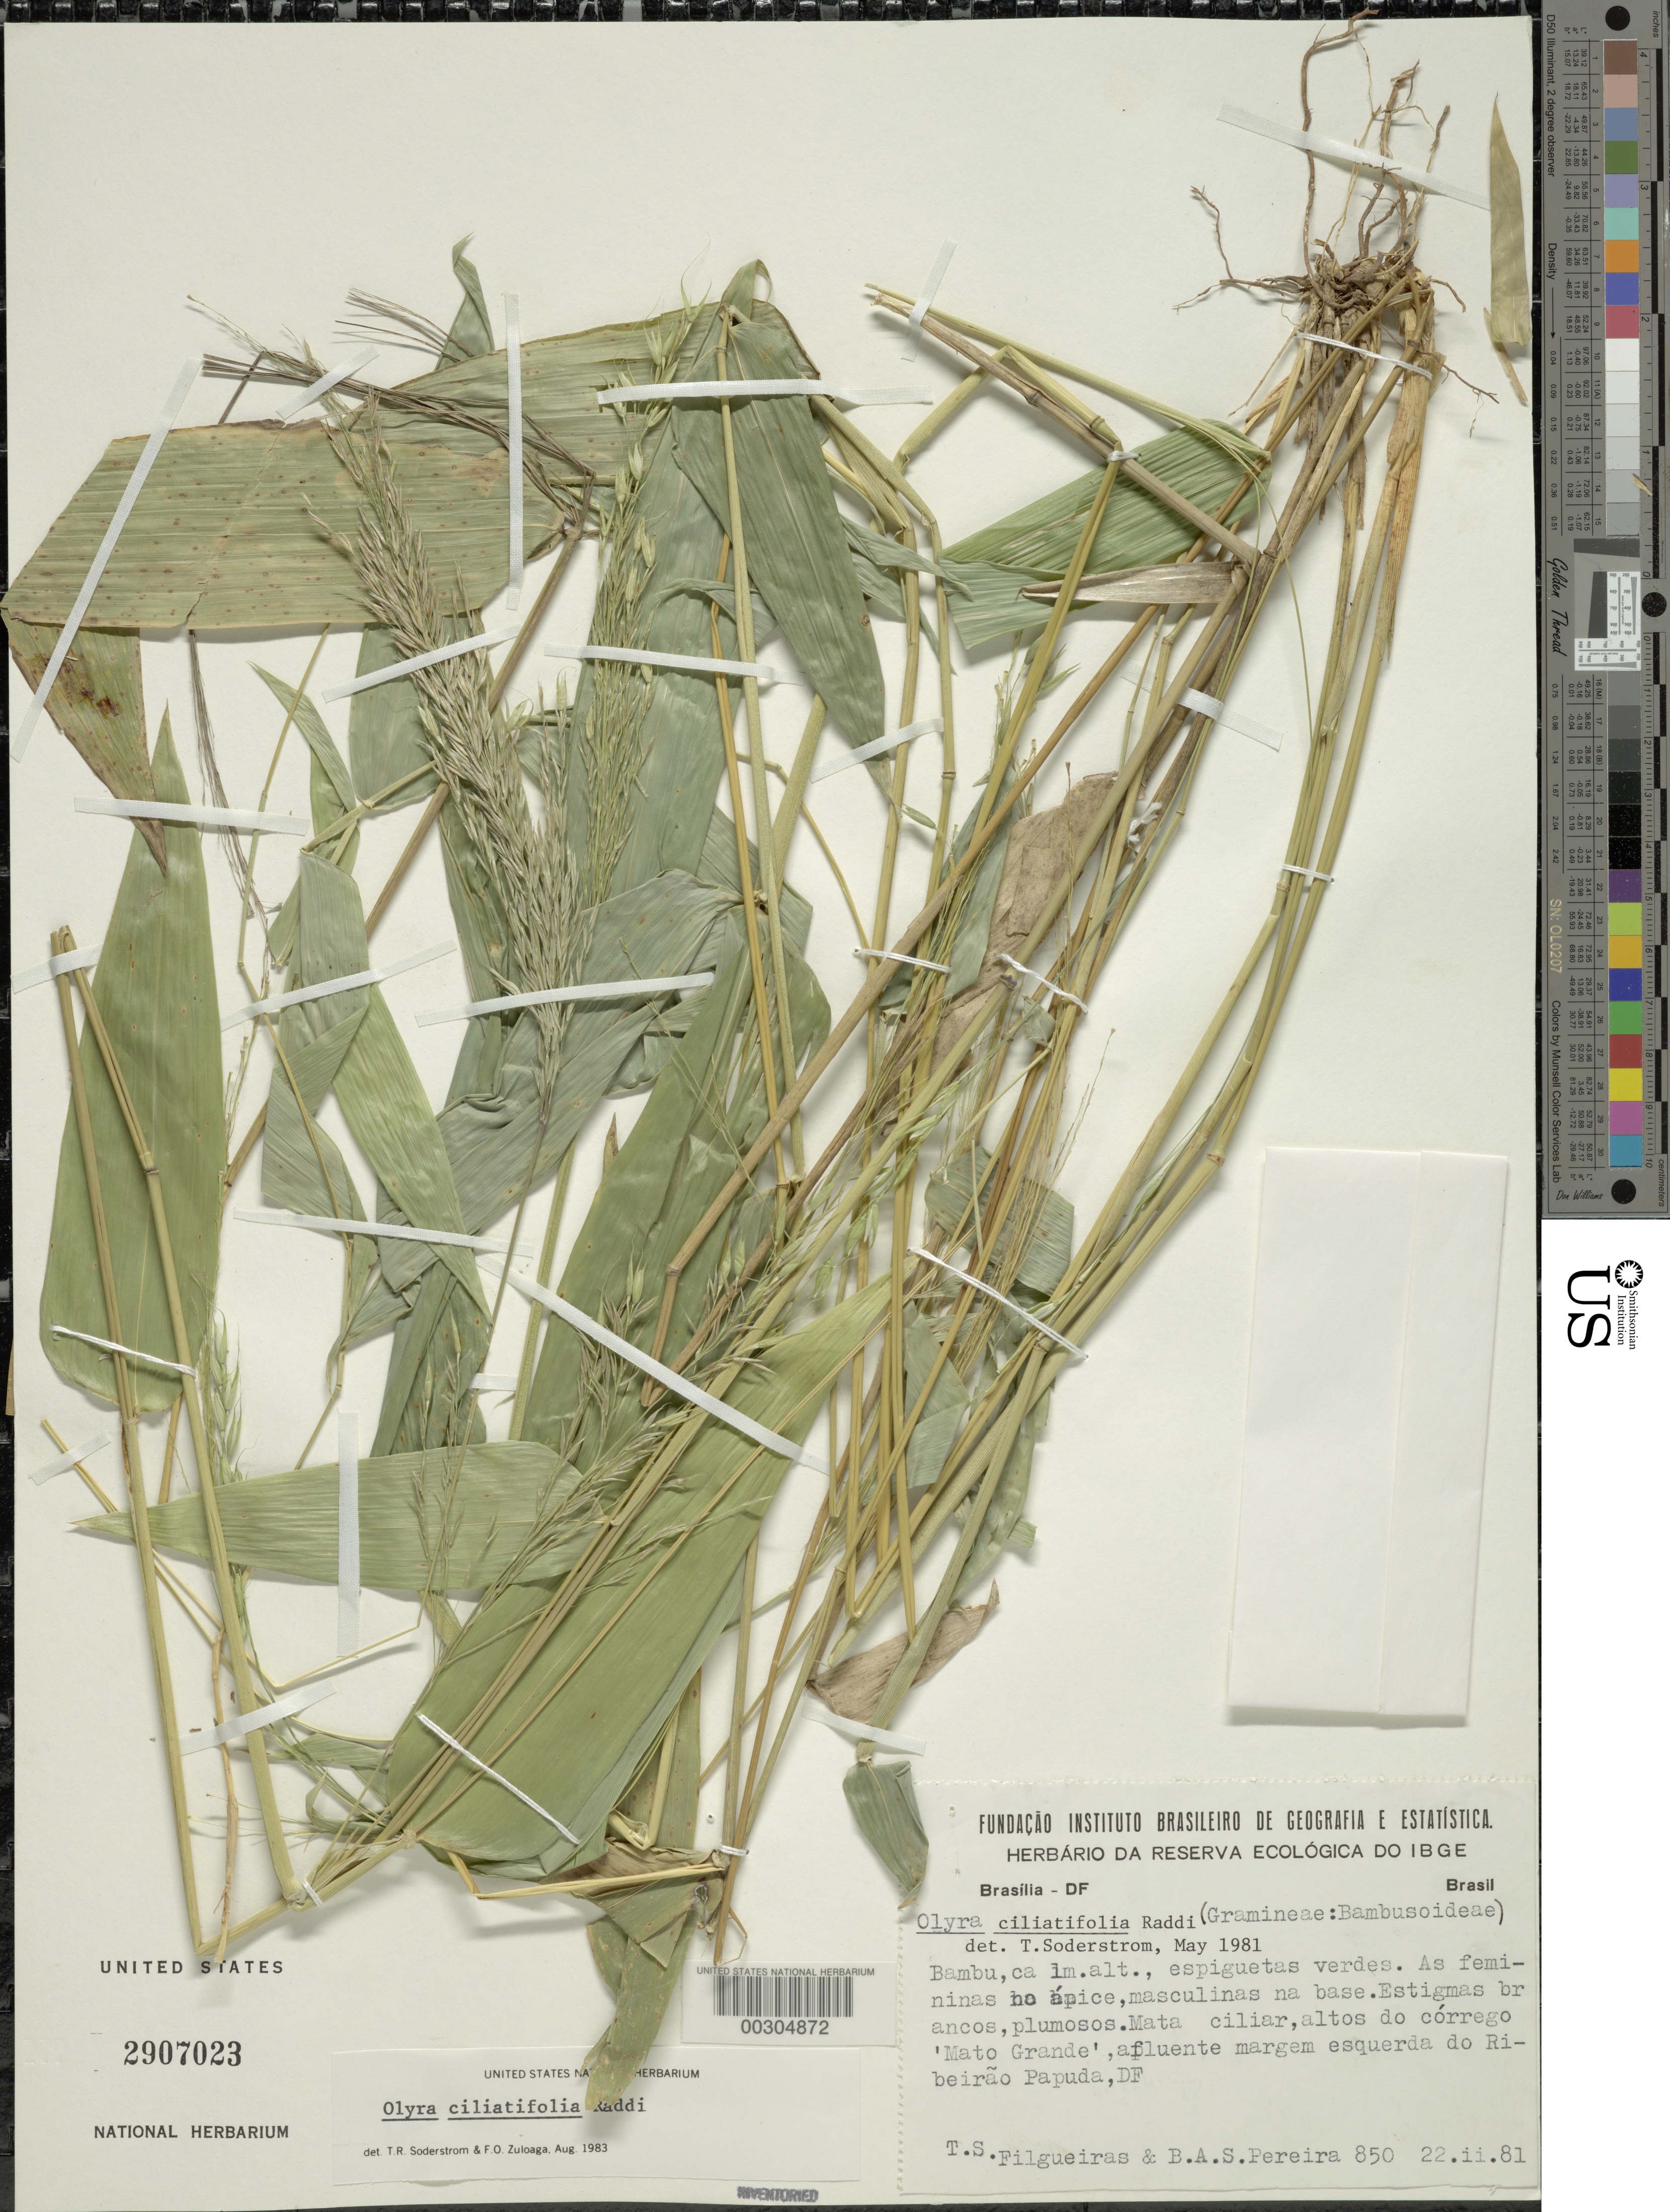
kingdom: Plantae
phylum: Tracheophyta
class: Liliopsida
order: Poales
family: Poaceae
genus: Olyra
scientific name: Olyra ciliatifolia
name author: Raddi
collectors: T. S. Filgueiras & B. A. S. Pereira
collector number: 850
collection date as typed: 22 Feb 1981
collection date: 1981-02-22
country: Guyana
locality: Ribeirao papuda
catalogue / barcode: US 2907023